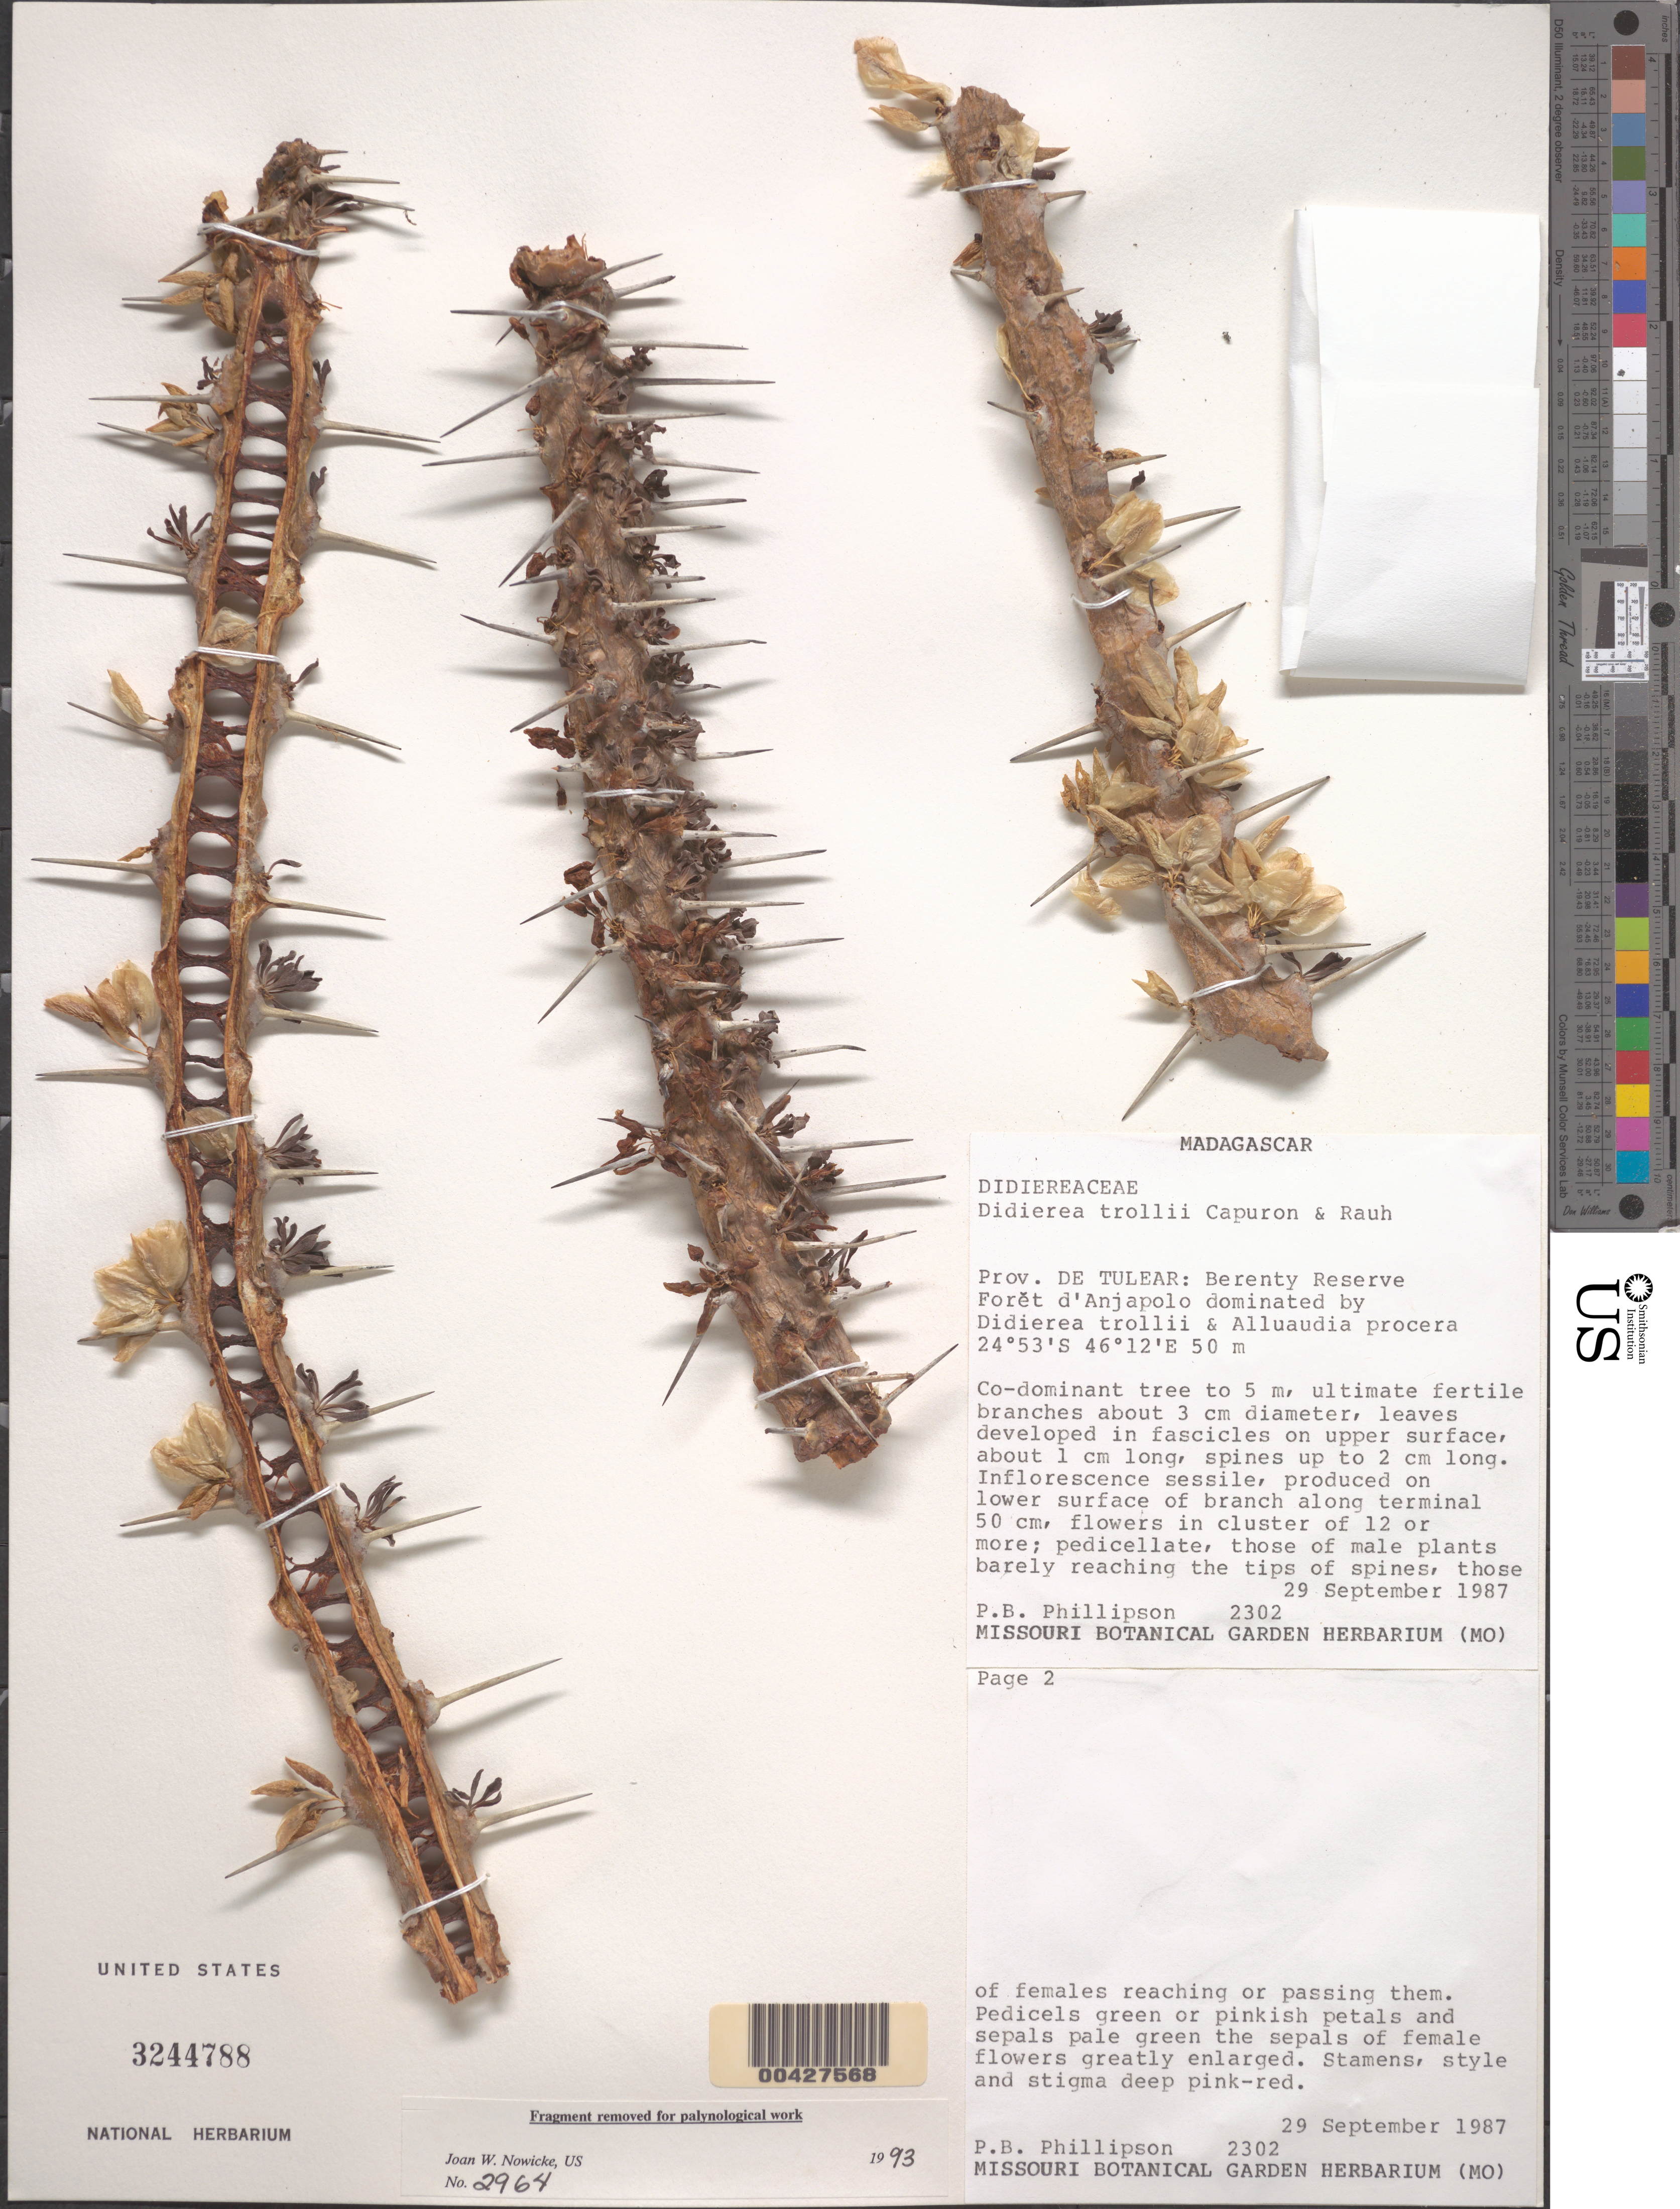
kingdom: Plantae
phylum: Tracheophyta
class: Magnoliopsida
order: Caryophyllales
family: Didiereaceae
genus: Didierea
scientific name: Didierea trollii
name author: Capuron & Rauh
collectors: P. B. Phillipson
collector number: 2302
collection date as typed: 29 Sep 1987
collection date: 1987-09-29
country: Madagascar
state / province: Anosy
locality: Berenty reserve, foret d'anjapolo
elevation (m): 50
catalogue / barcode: US 3244788